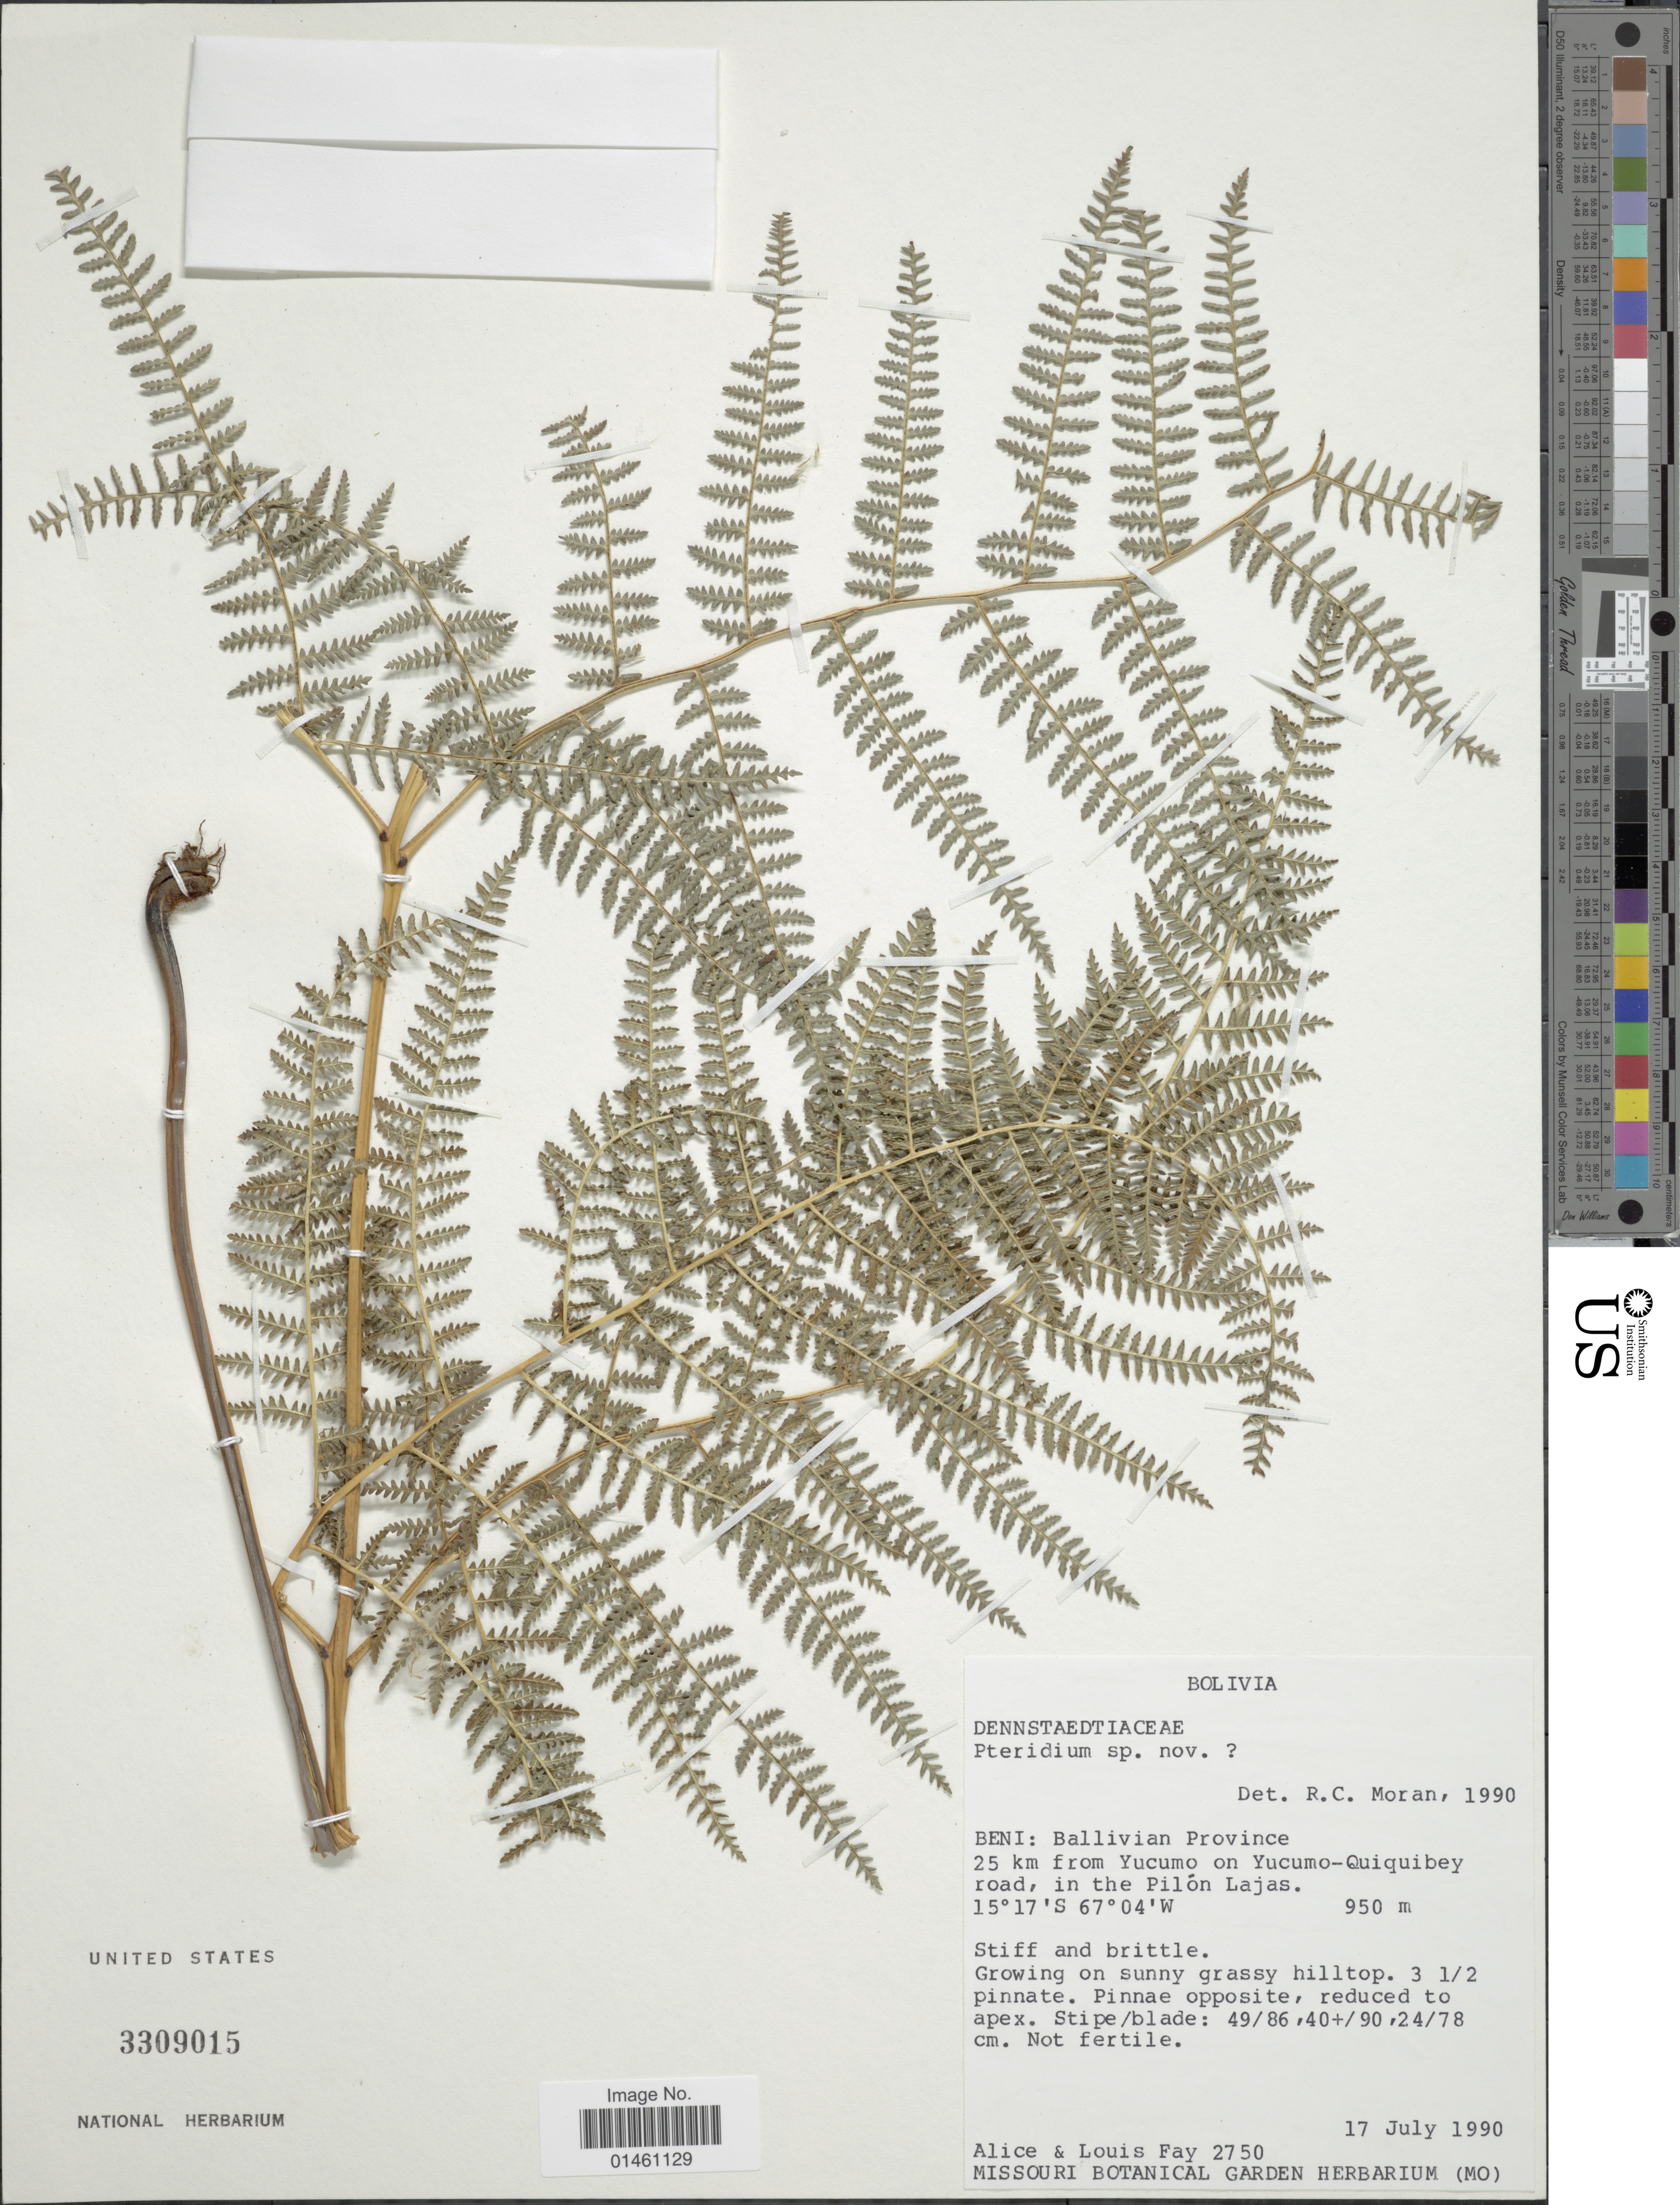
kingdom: Plantae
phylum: Tracheophyta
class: Polypodiopsida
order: Polypodiales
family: Dennstaedtiaceae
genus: Pteridium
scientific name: Pteridium aquilinum var. arachnoideum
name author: (Kaulf.) Herter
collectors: A. Fay & L. Fay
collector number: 2750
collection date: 1990-07-17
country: Bolivia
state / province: Beni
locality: Ballivian Province, 25 km from Yucumo on Yucumo-Quiquibey road, in the Pilón Lajas.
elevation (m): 950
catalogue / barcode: US 3309015